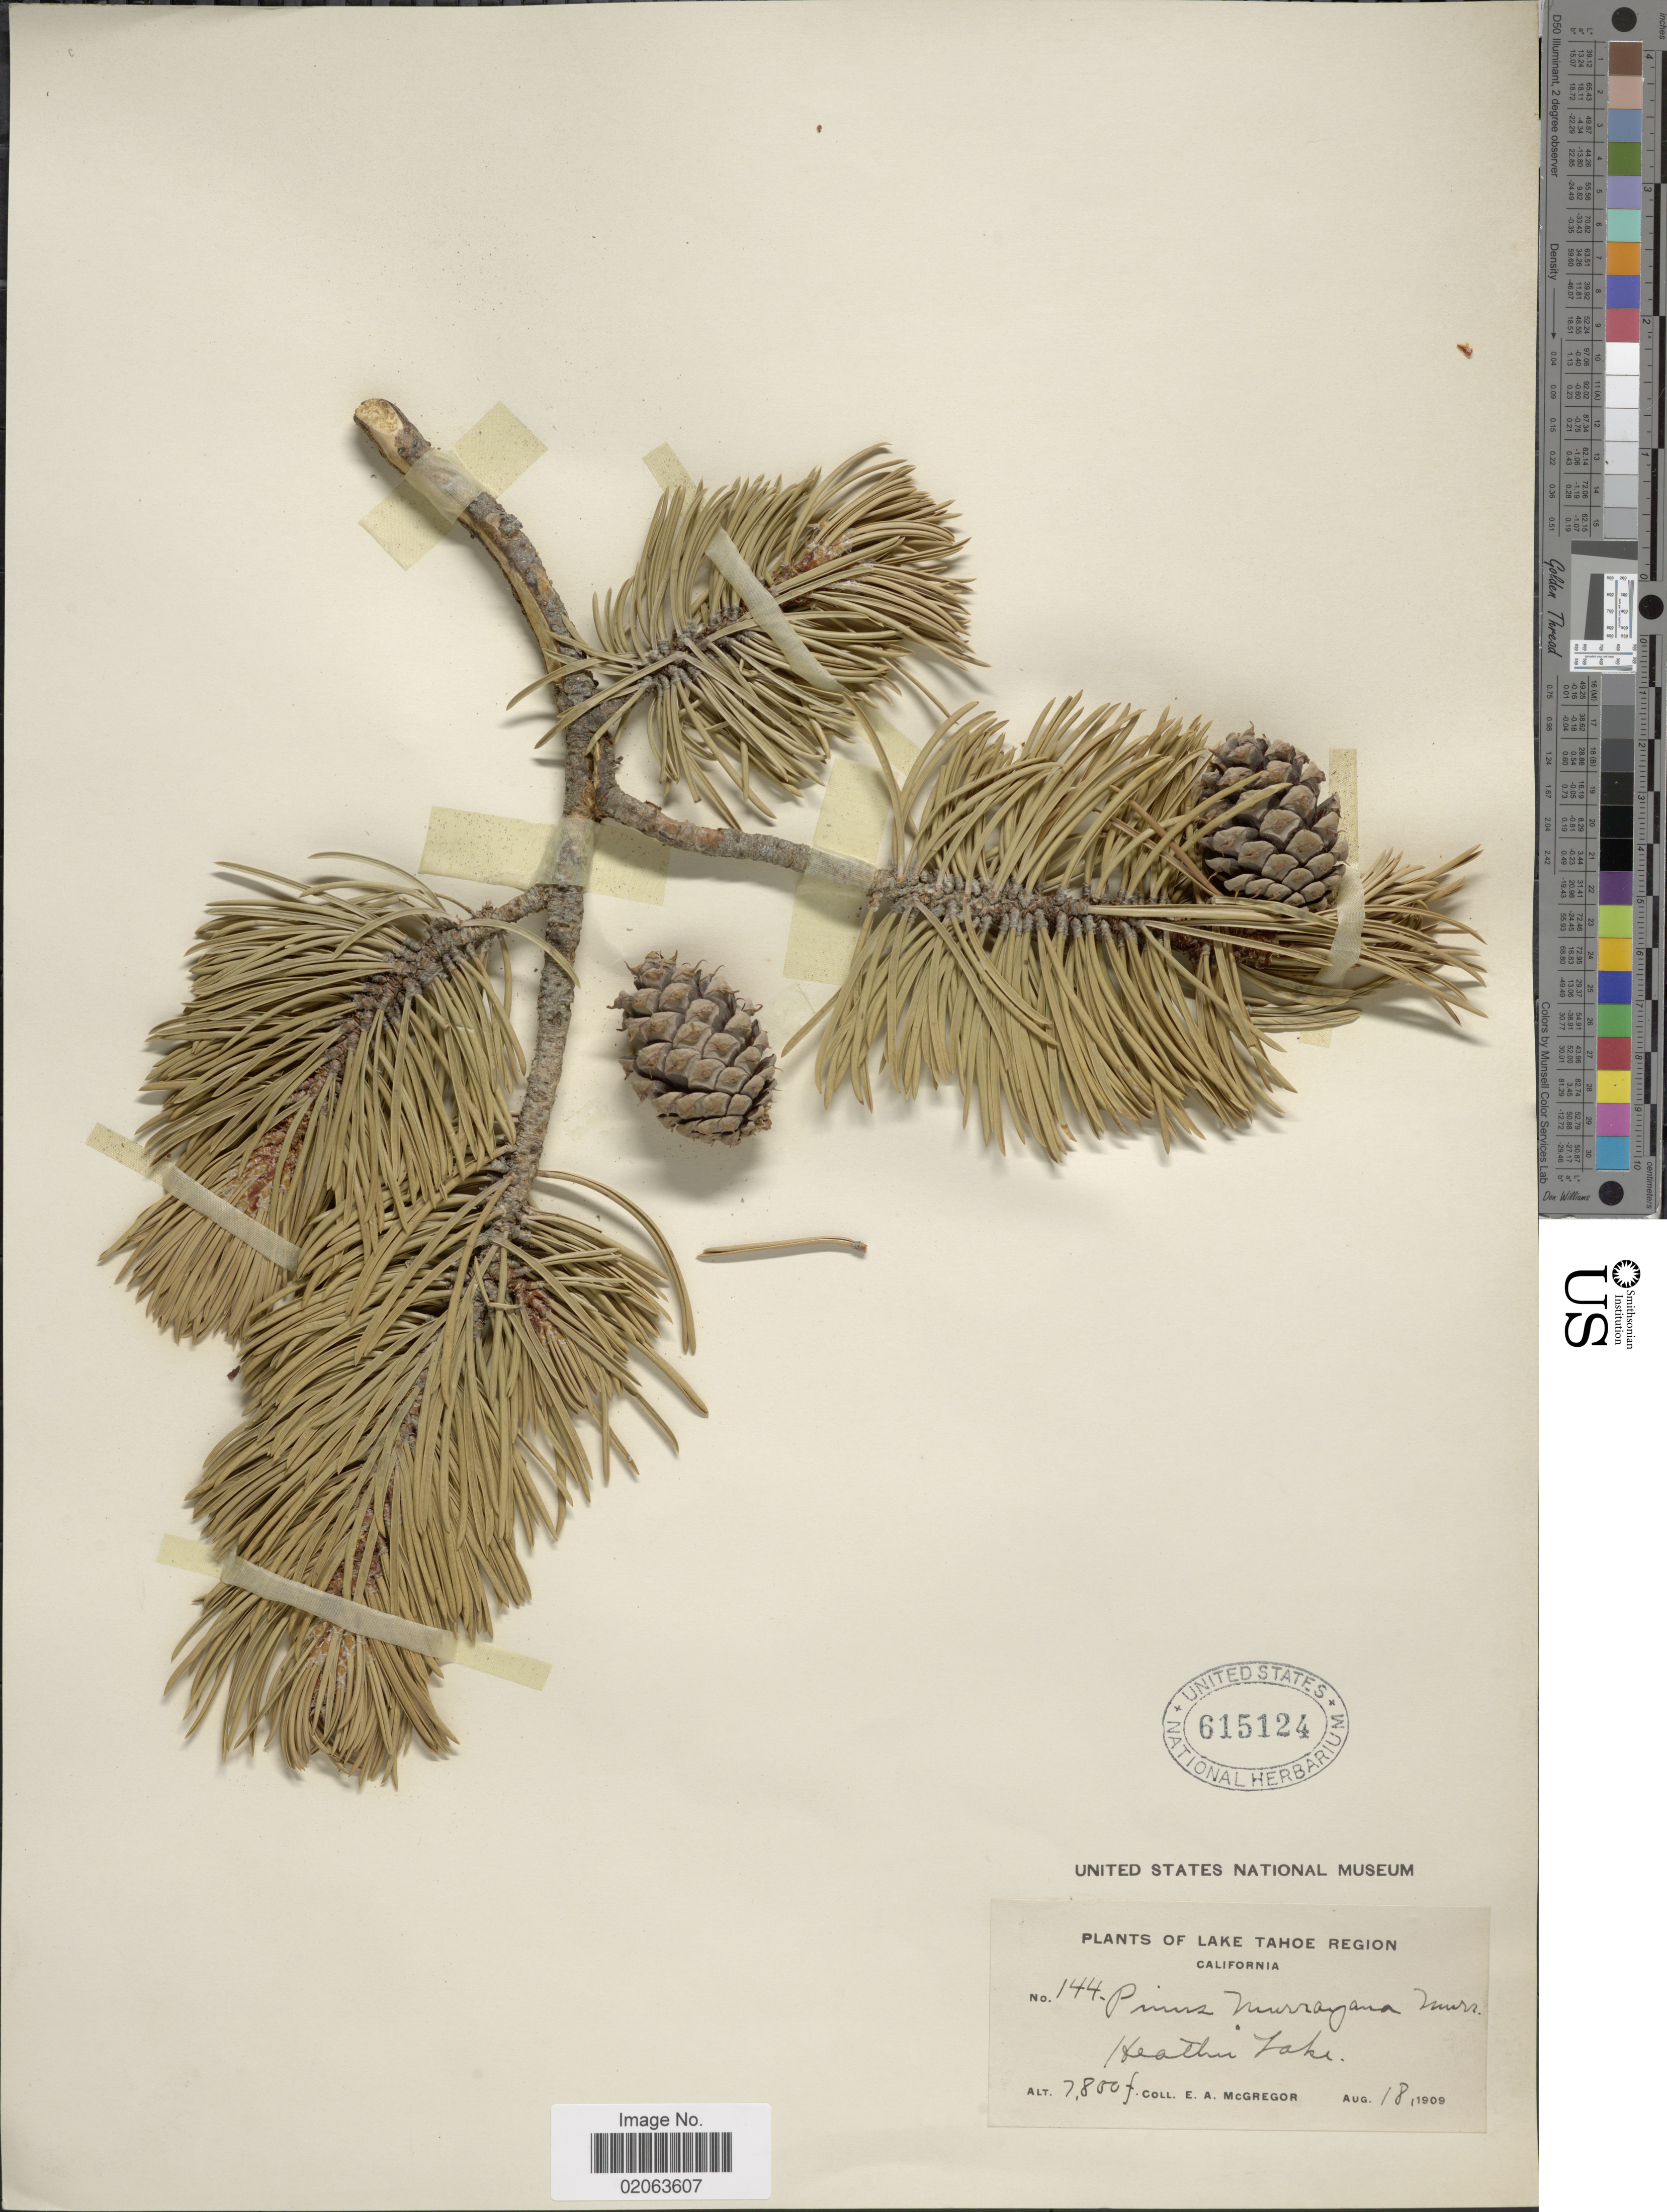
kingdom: Plantae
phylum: Tracheophyta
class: Pinopsida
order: Pinales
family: Pinaceae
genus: Pinus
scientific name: Pinus contorta var. murrayana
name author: (Balf.) S. Watson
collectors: E. A. McGregor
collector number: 144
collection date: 1909-08-18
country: United States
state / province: California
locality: Lake Tahoe Region. Heather Lake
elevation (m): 2377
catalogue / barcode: US 615124